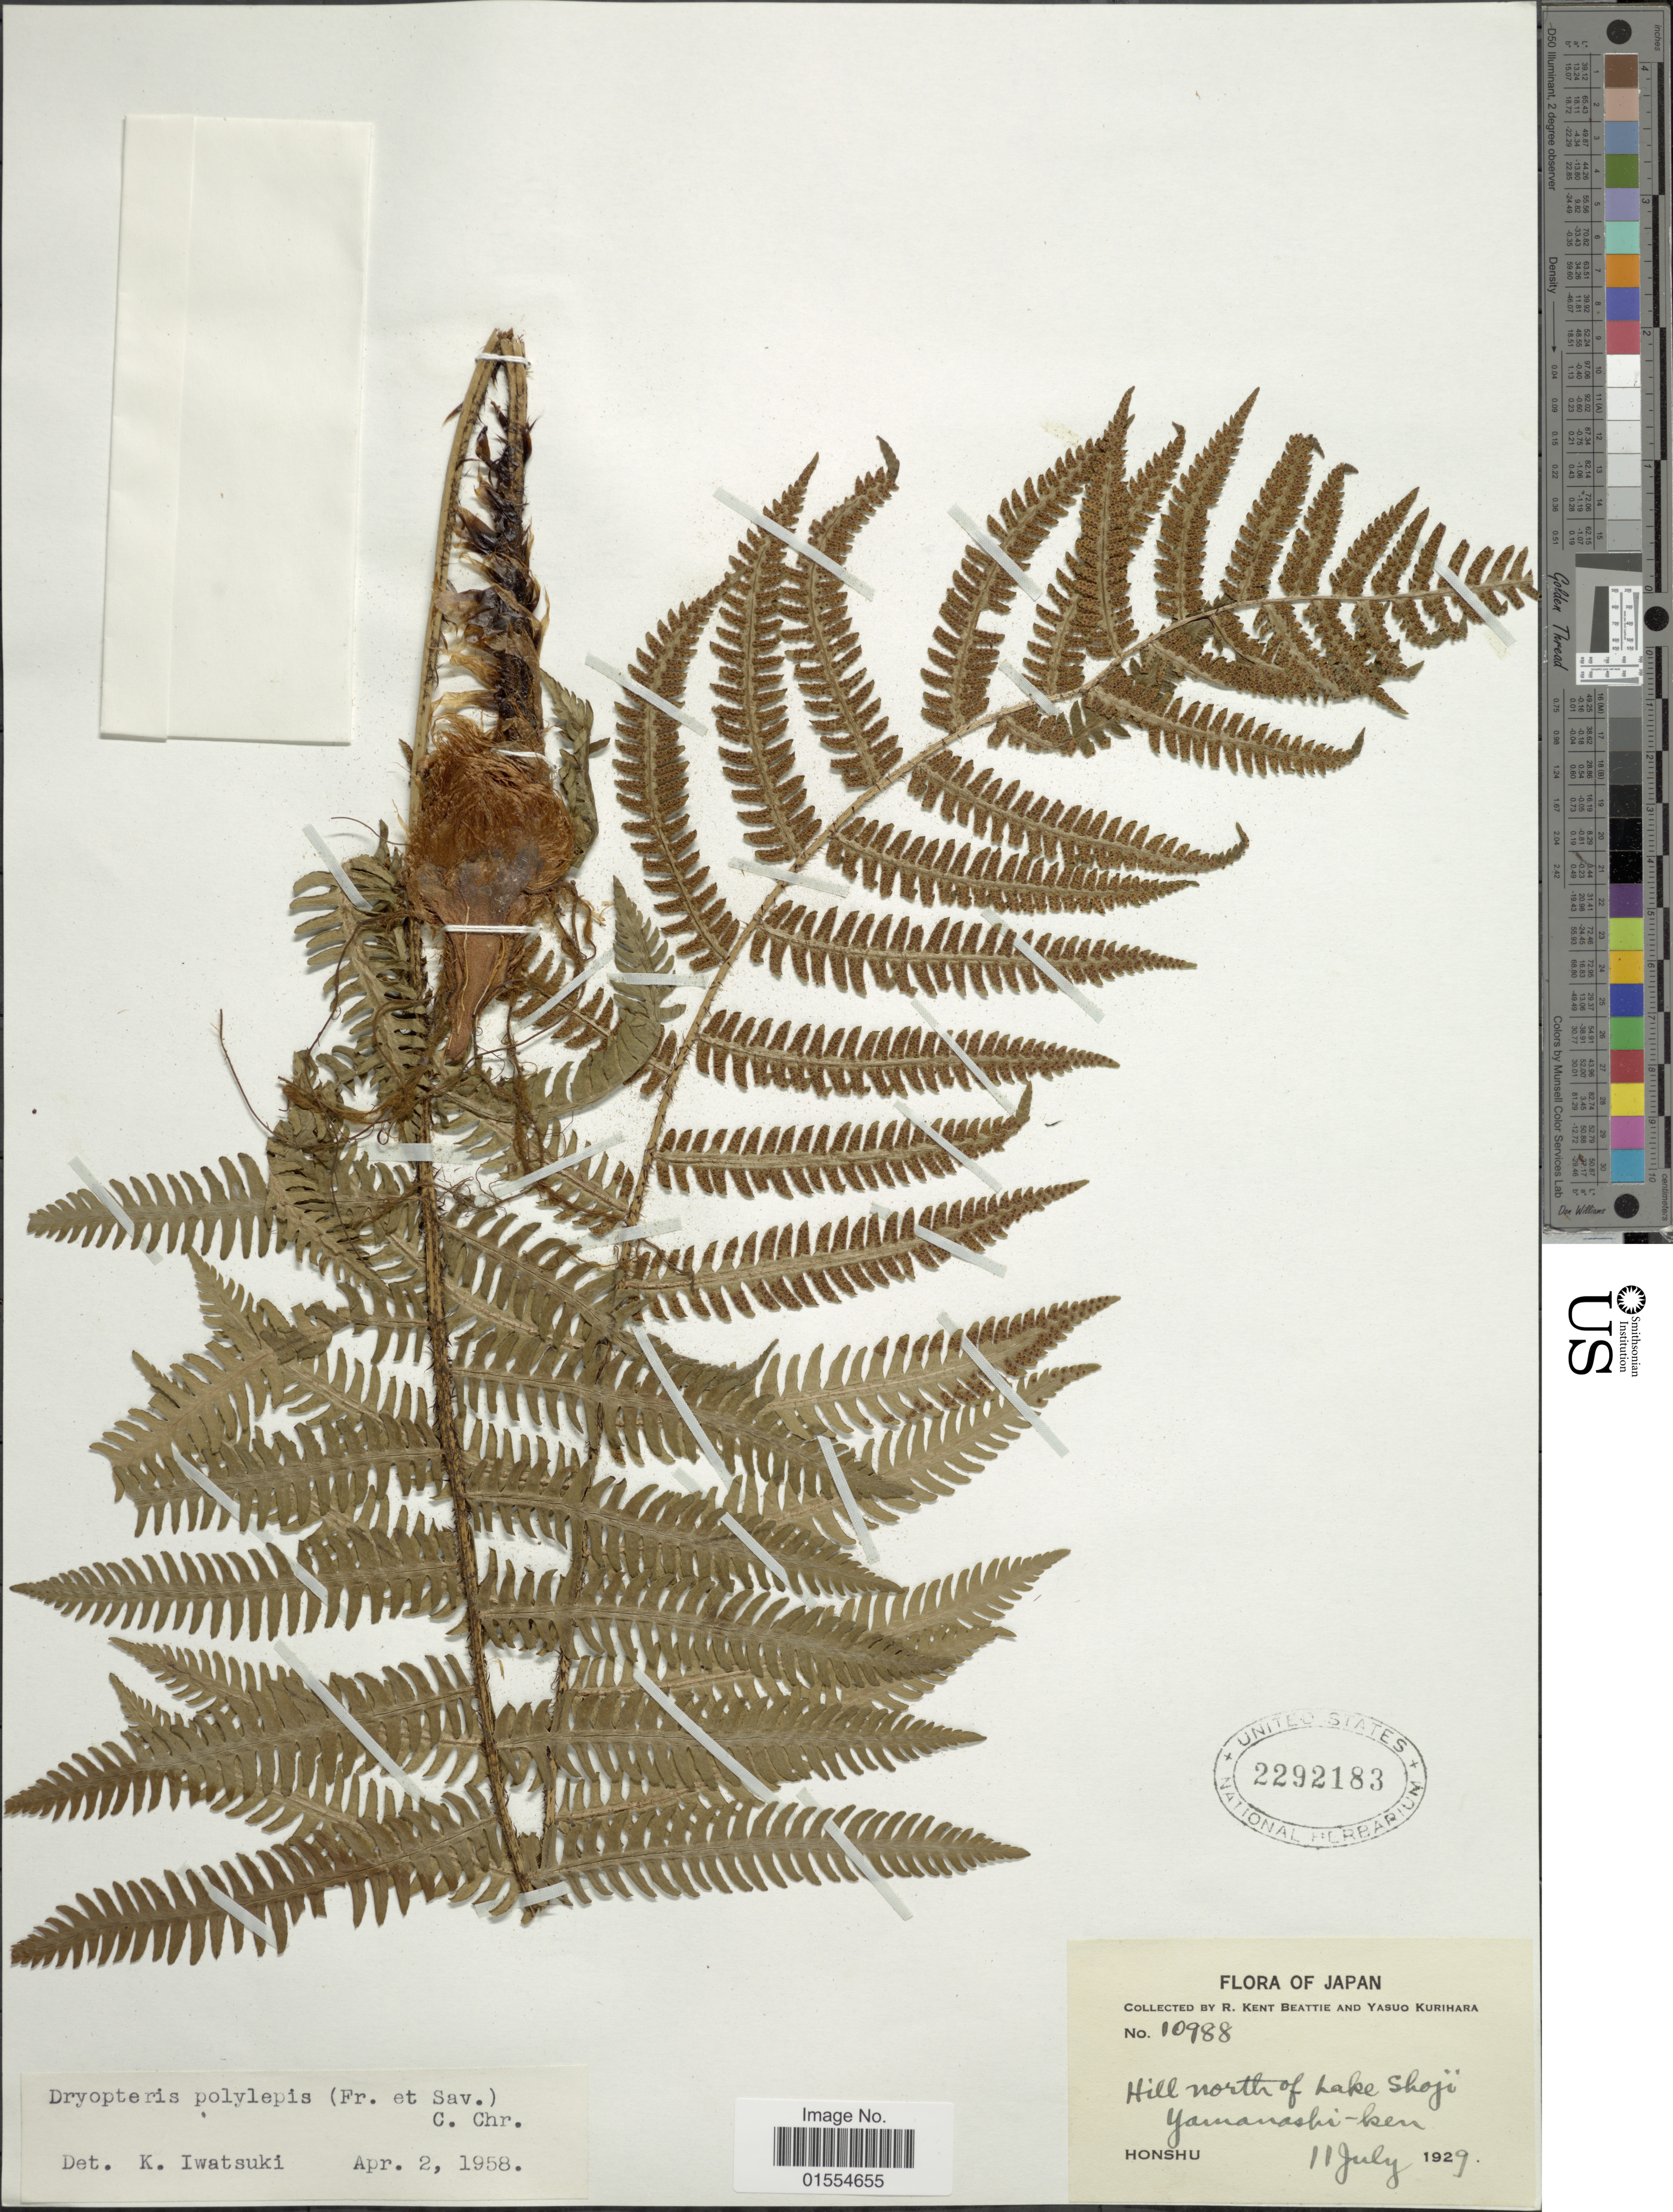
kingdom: Plantae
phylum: Tracheophyta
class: Polypodiopsida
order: Polypodiales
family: Dryopteridaceae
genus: Dryopteris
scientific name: Dryopteris polylepis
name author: (Franch. & Sav.) C. Chr.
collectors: R. K. Beattie & Y. Kurihara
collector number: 10988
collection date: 1929-07-11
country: Japan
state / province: Yamanasi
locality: Japan, Hill north of Lake Shoji, Yamanashi-ken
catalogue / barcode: US 2292183